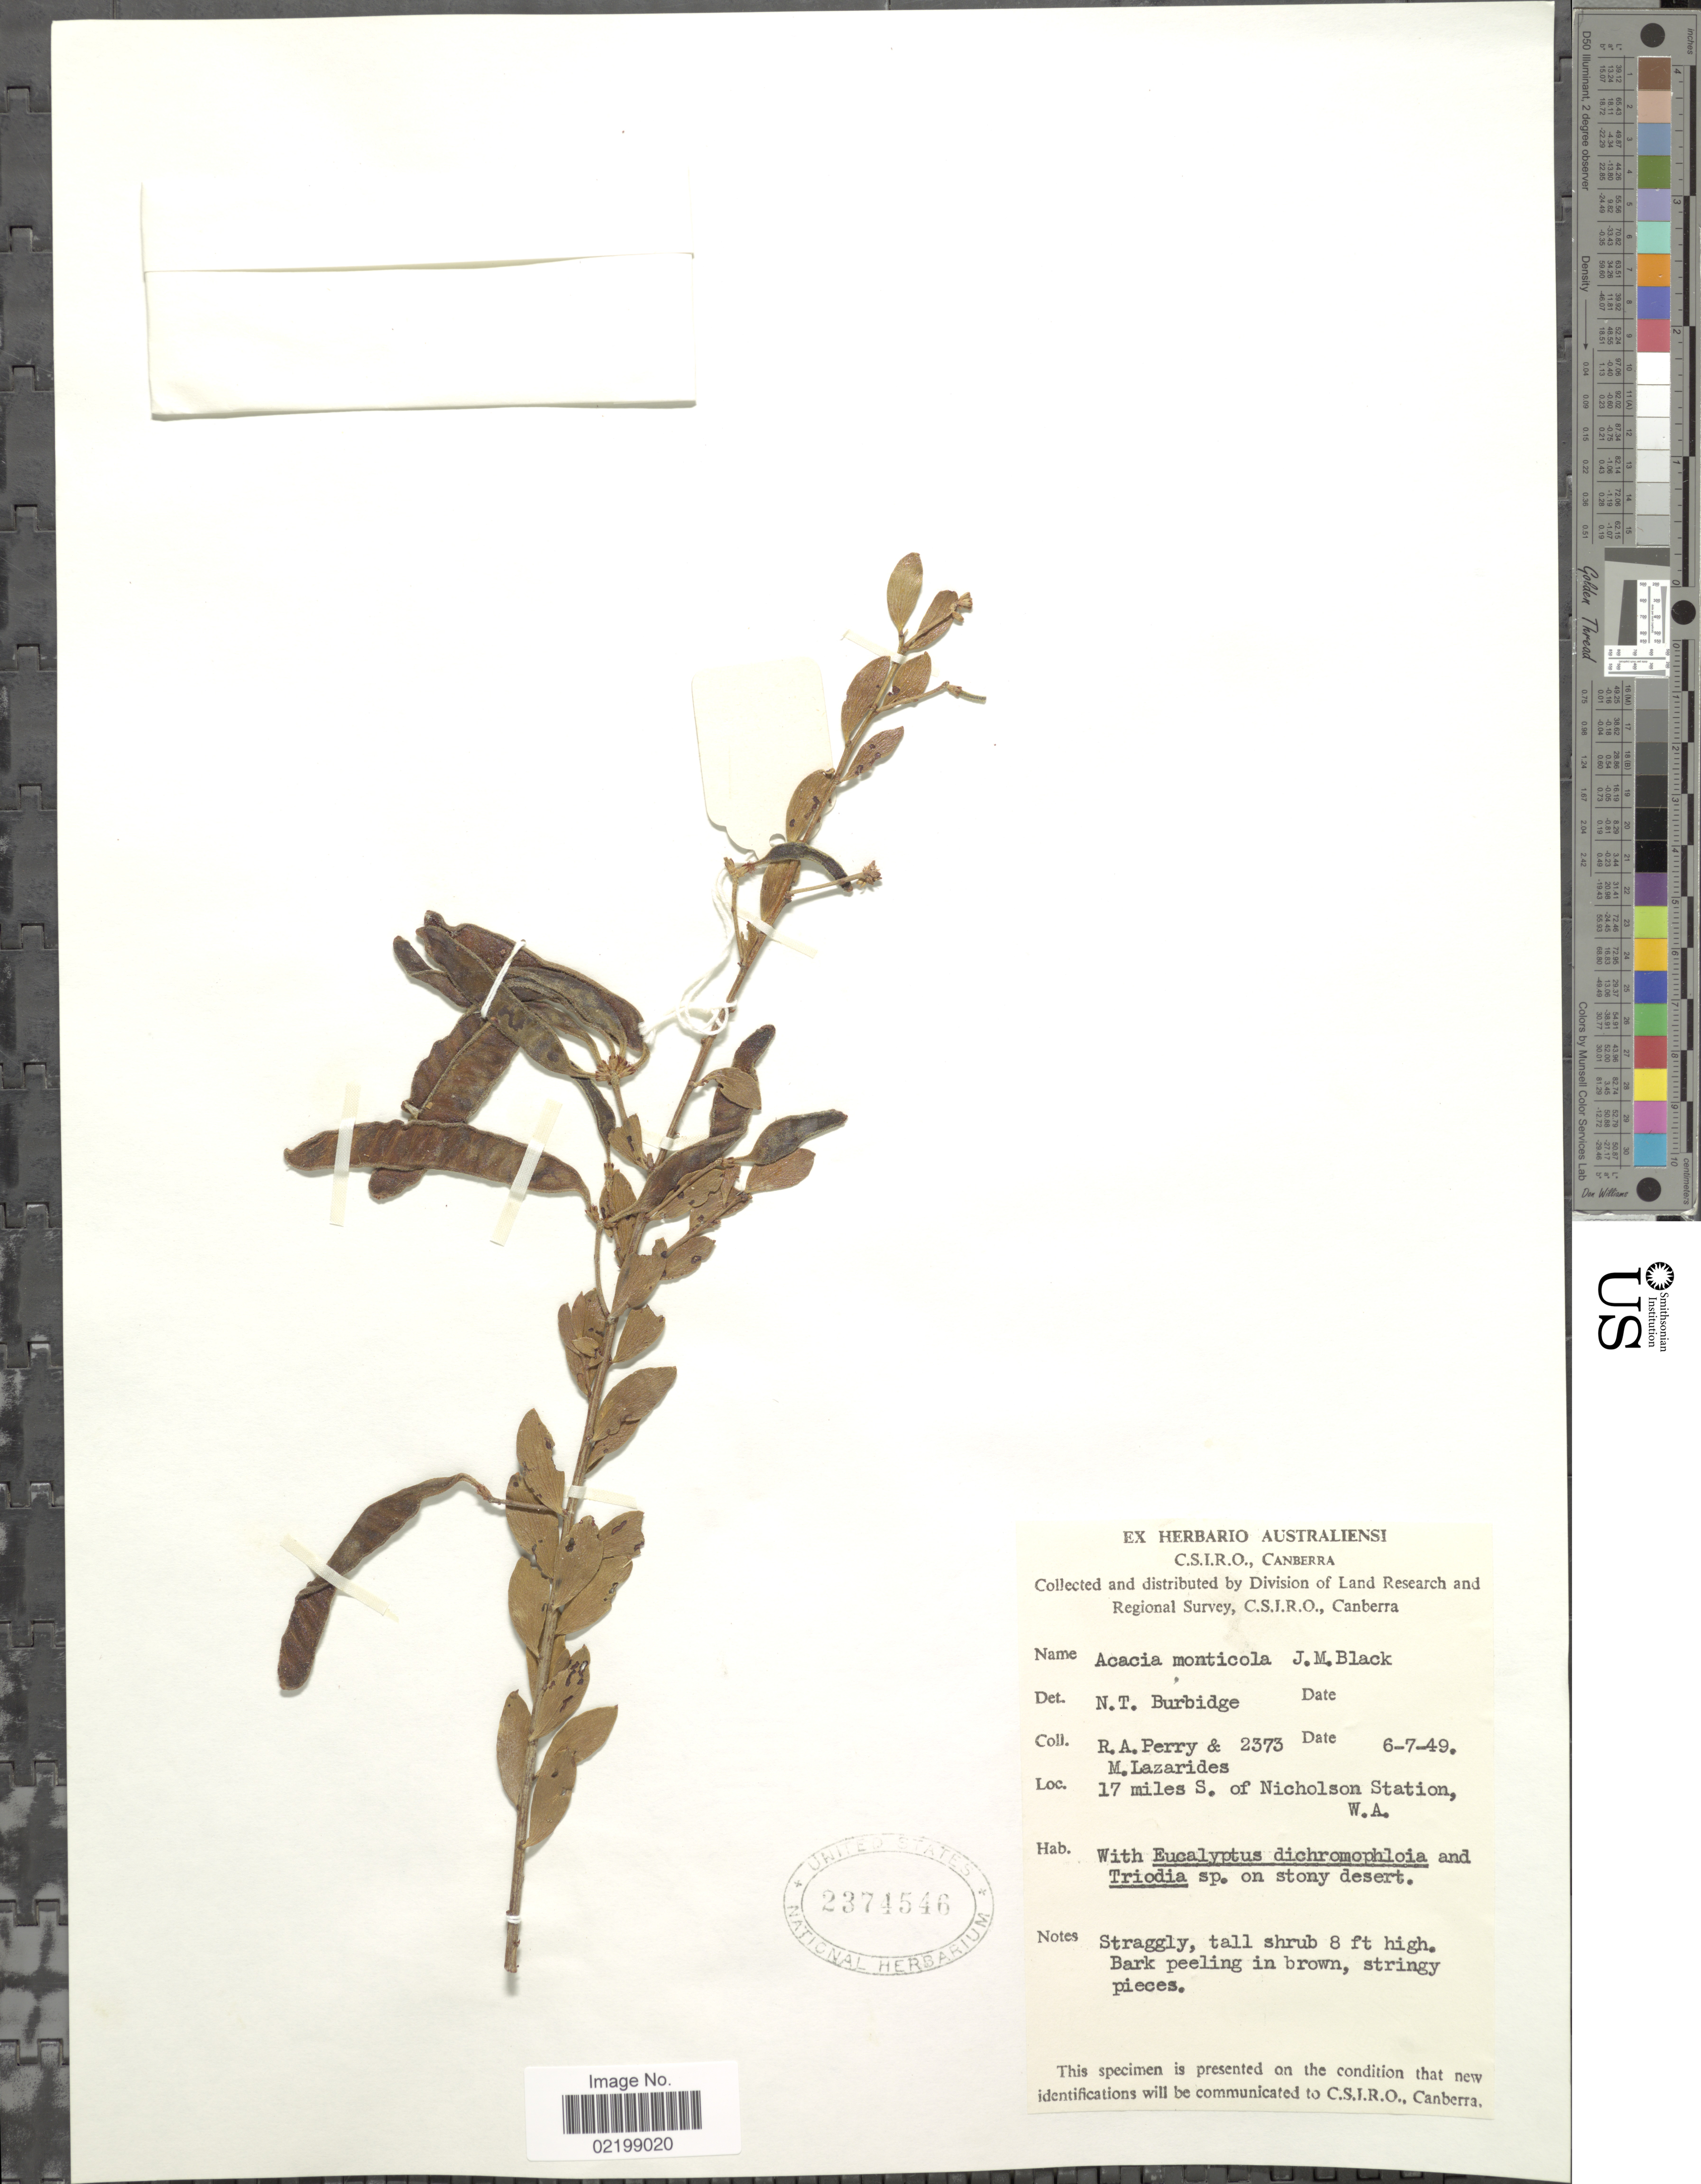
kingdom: Plantae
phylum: Tracheophyta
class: Magnoliopsida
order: Fabales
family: Fabaceae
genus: Acacia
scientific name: Acacia monticola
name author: J.M. Black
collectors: Perry, R. A. & M. Lazarides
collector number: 2373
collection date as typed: Transcribed d/m/y: 6/7/49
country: Australia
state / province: Western Australia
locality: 17 miles S. of Nicholson Station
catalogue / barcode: US 2374546